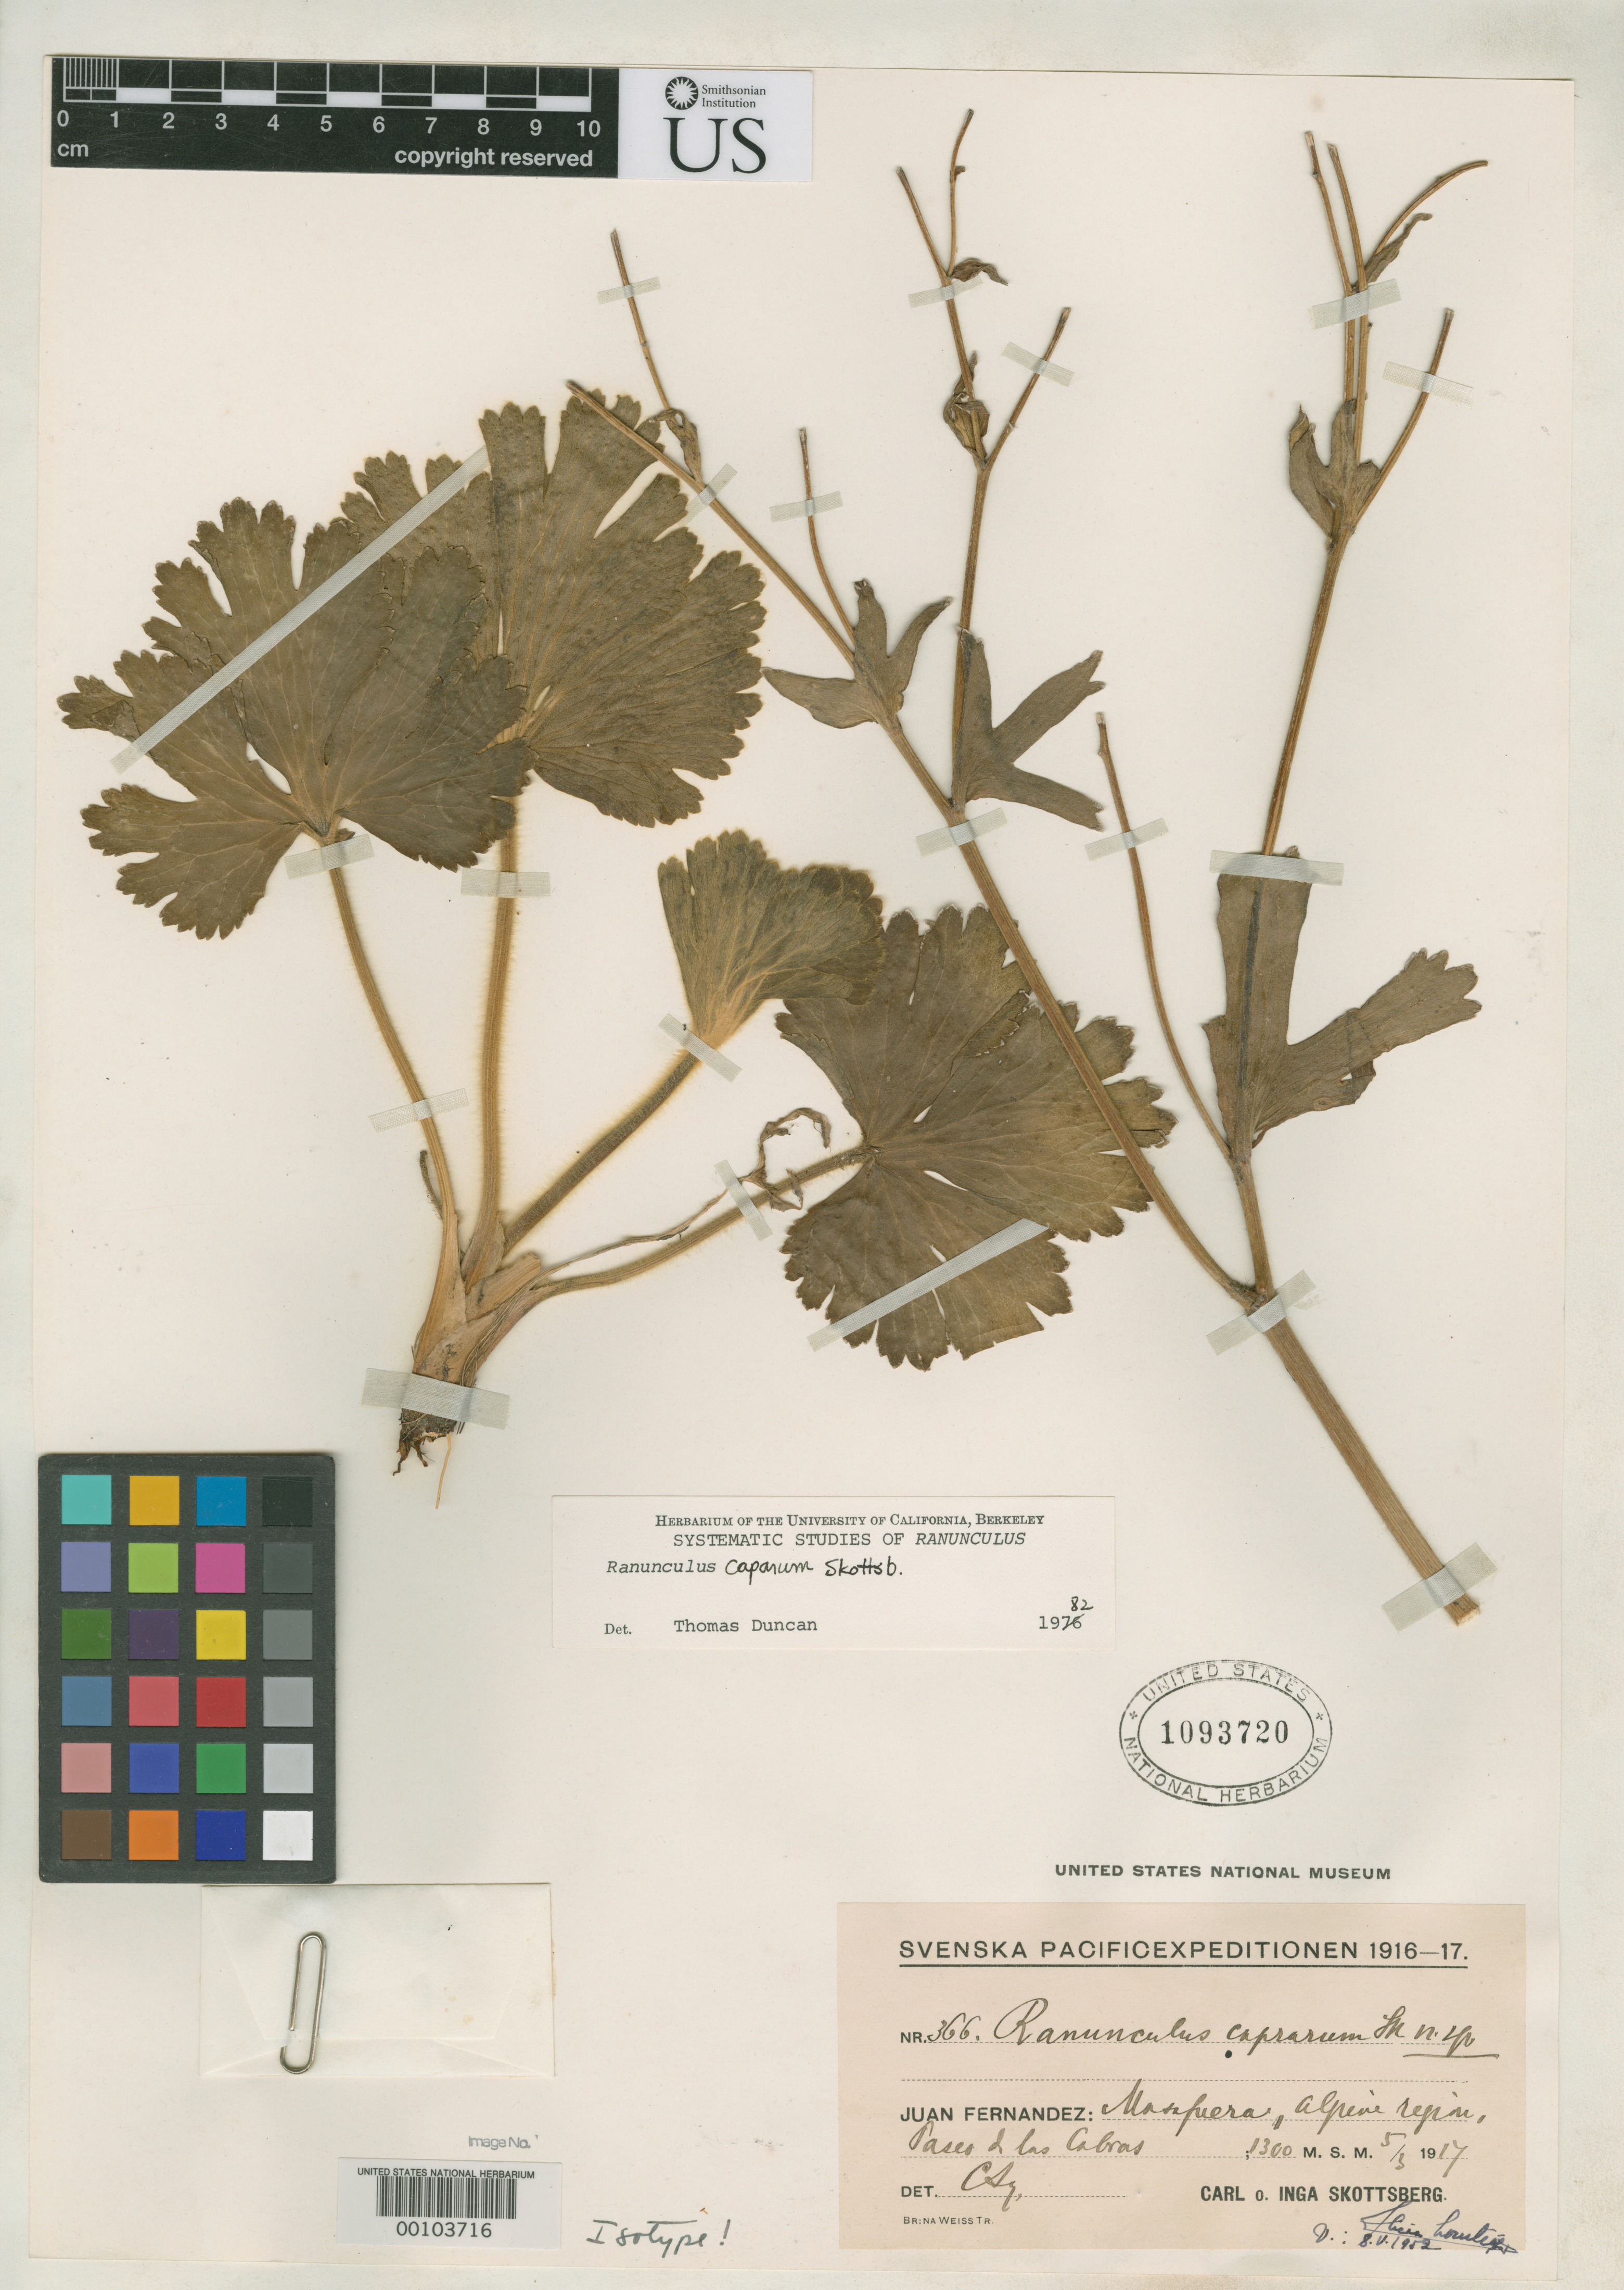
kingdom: Plantae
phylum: Tracheophyta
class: Magnoliopsida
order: Ranunculales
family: Ranunculaceae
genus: Ranunculus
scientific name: Ranunculus caprarum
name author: Skottsb.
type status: Type Fragment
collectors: C. Skottsberg & I. Skottsberg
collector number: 366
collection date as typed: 05 Mar 1917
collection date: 1917-03-05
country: Chile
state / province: Valparaíso (V)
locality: Juan Fernandez, Masafuera.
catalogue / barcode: US 1093720